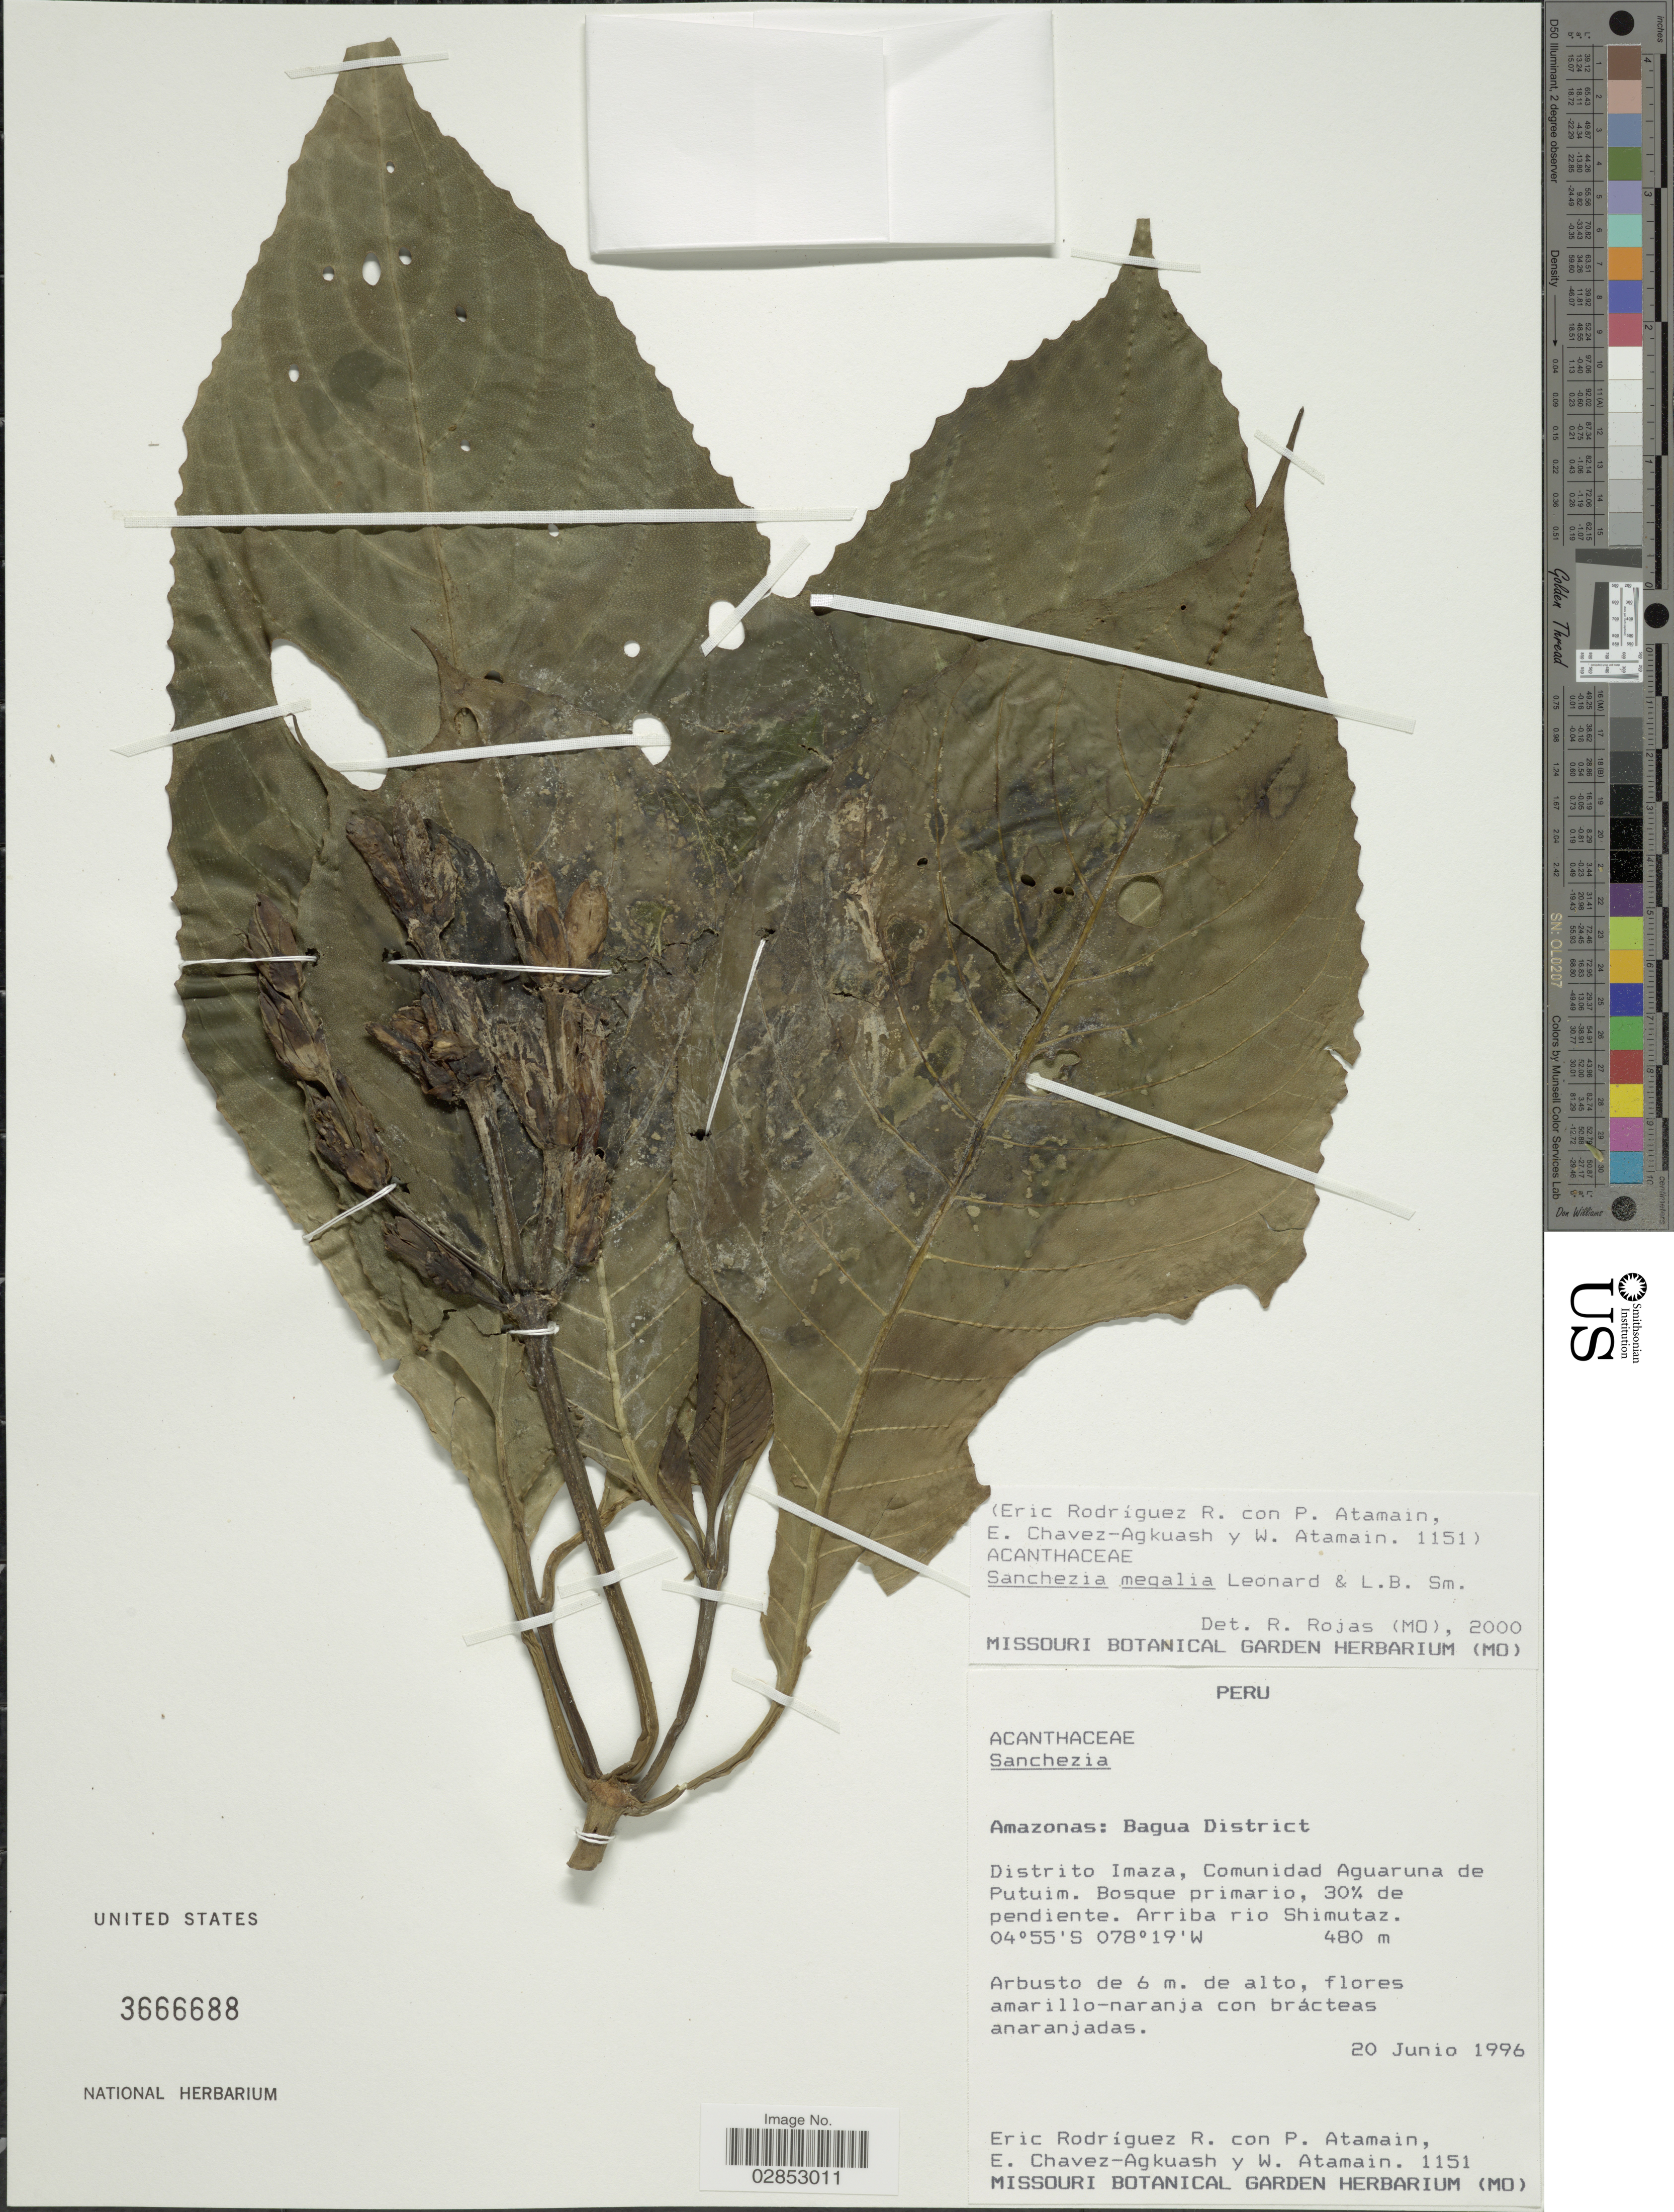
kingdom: Plantae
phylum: Tracheophyta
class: Magnoliopsida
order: Lamiales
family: Acanthaceae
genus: Sanchezia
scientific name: Sanchezia tarapotensis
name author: Leonard & L.B. Sm.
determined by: Azevedo, Igor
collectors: E. Rodriguez, P. Atamain, E. Chavez-Agkuash & W. Atamain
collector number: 1151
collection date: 1996-06-20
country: Peru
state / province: Amazonas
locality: Bagua District, Distrito Imaza, Comunidad Aguaruna de Putuim. Arriba rio Shimutaz.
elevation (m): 480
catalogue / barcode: US 3666688